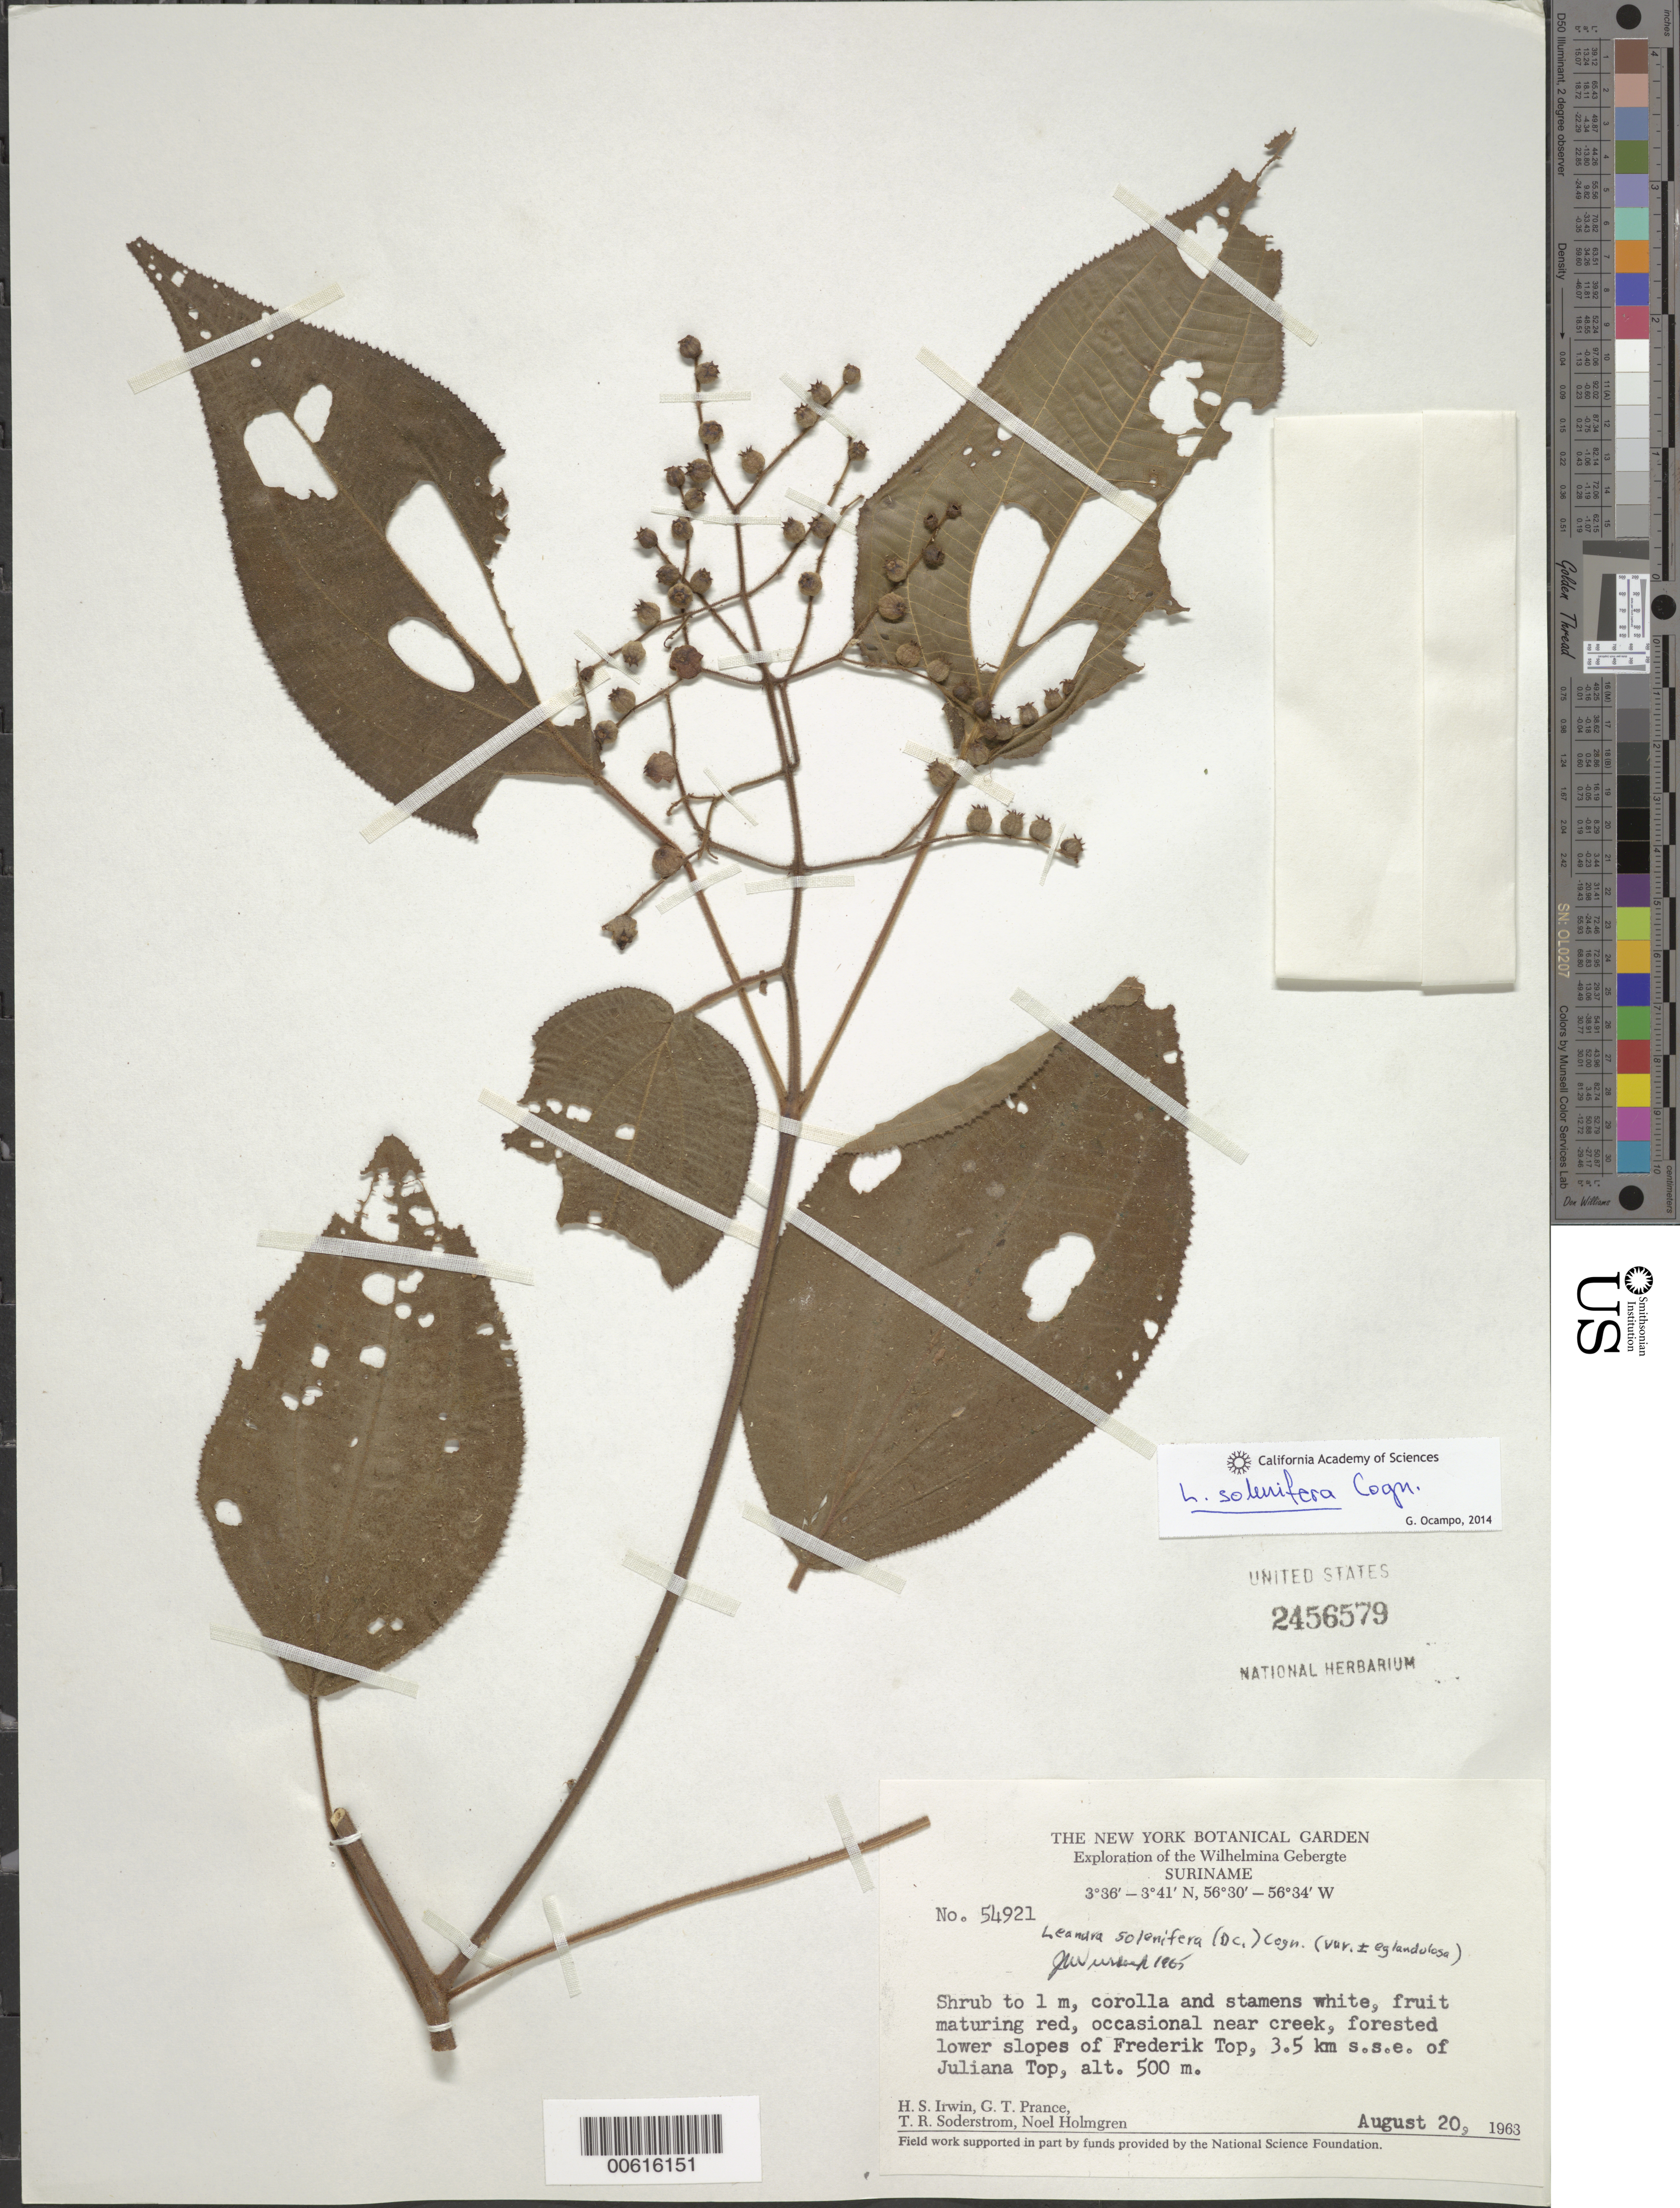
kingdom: Plantae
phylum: Tracheophyta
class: Magnoliopsida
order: Myrtales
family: Melastomataceae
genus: Leandra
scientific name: Leandra solenifera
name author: Cogn.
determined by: Wurdack, John J., (US), US (UNITED STATES)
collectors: H. Irwin, G. T. Prance, T. R. Soderstrom & N. H. Holmgren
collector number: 54921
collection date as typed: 20-Aug-63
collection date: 1963-08-20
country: Suriname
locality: Frederik Top, 3.5 km SSE of Juliana Top, Wilhelmina Gebergte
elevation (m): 500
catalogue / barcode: US 2456579